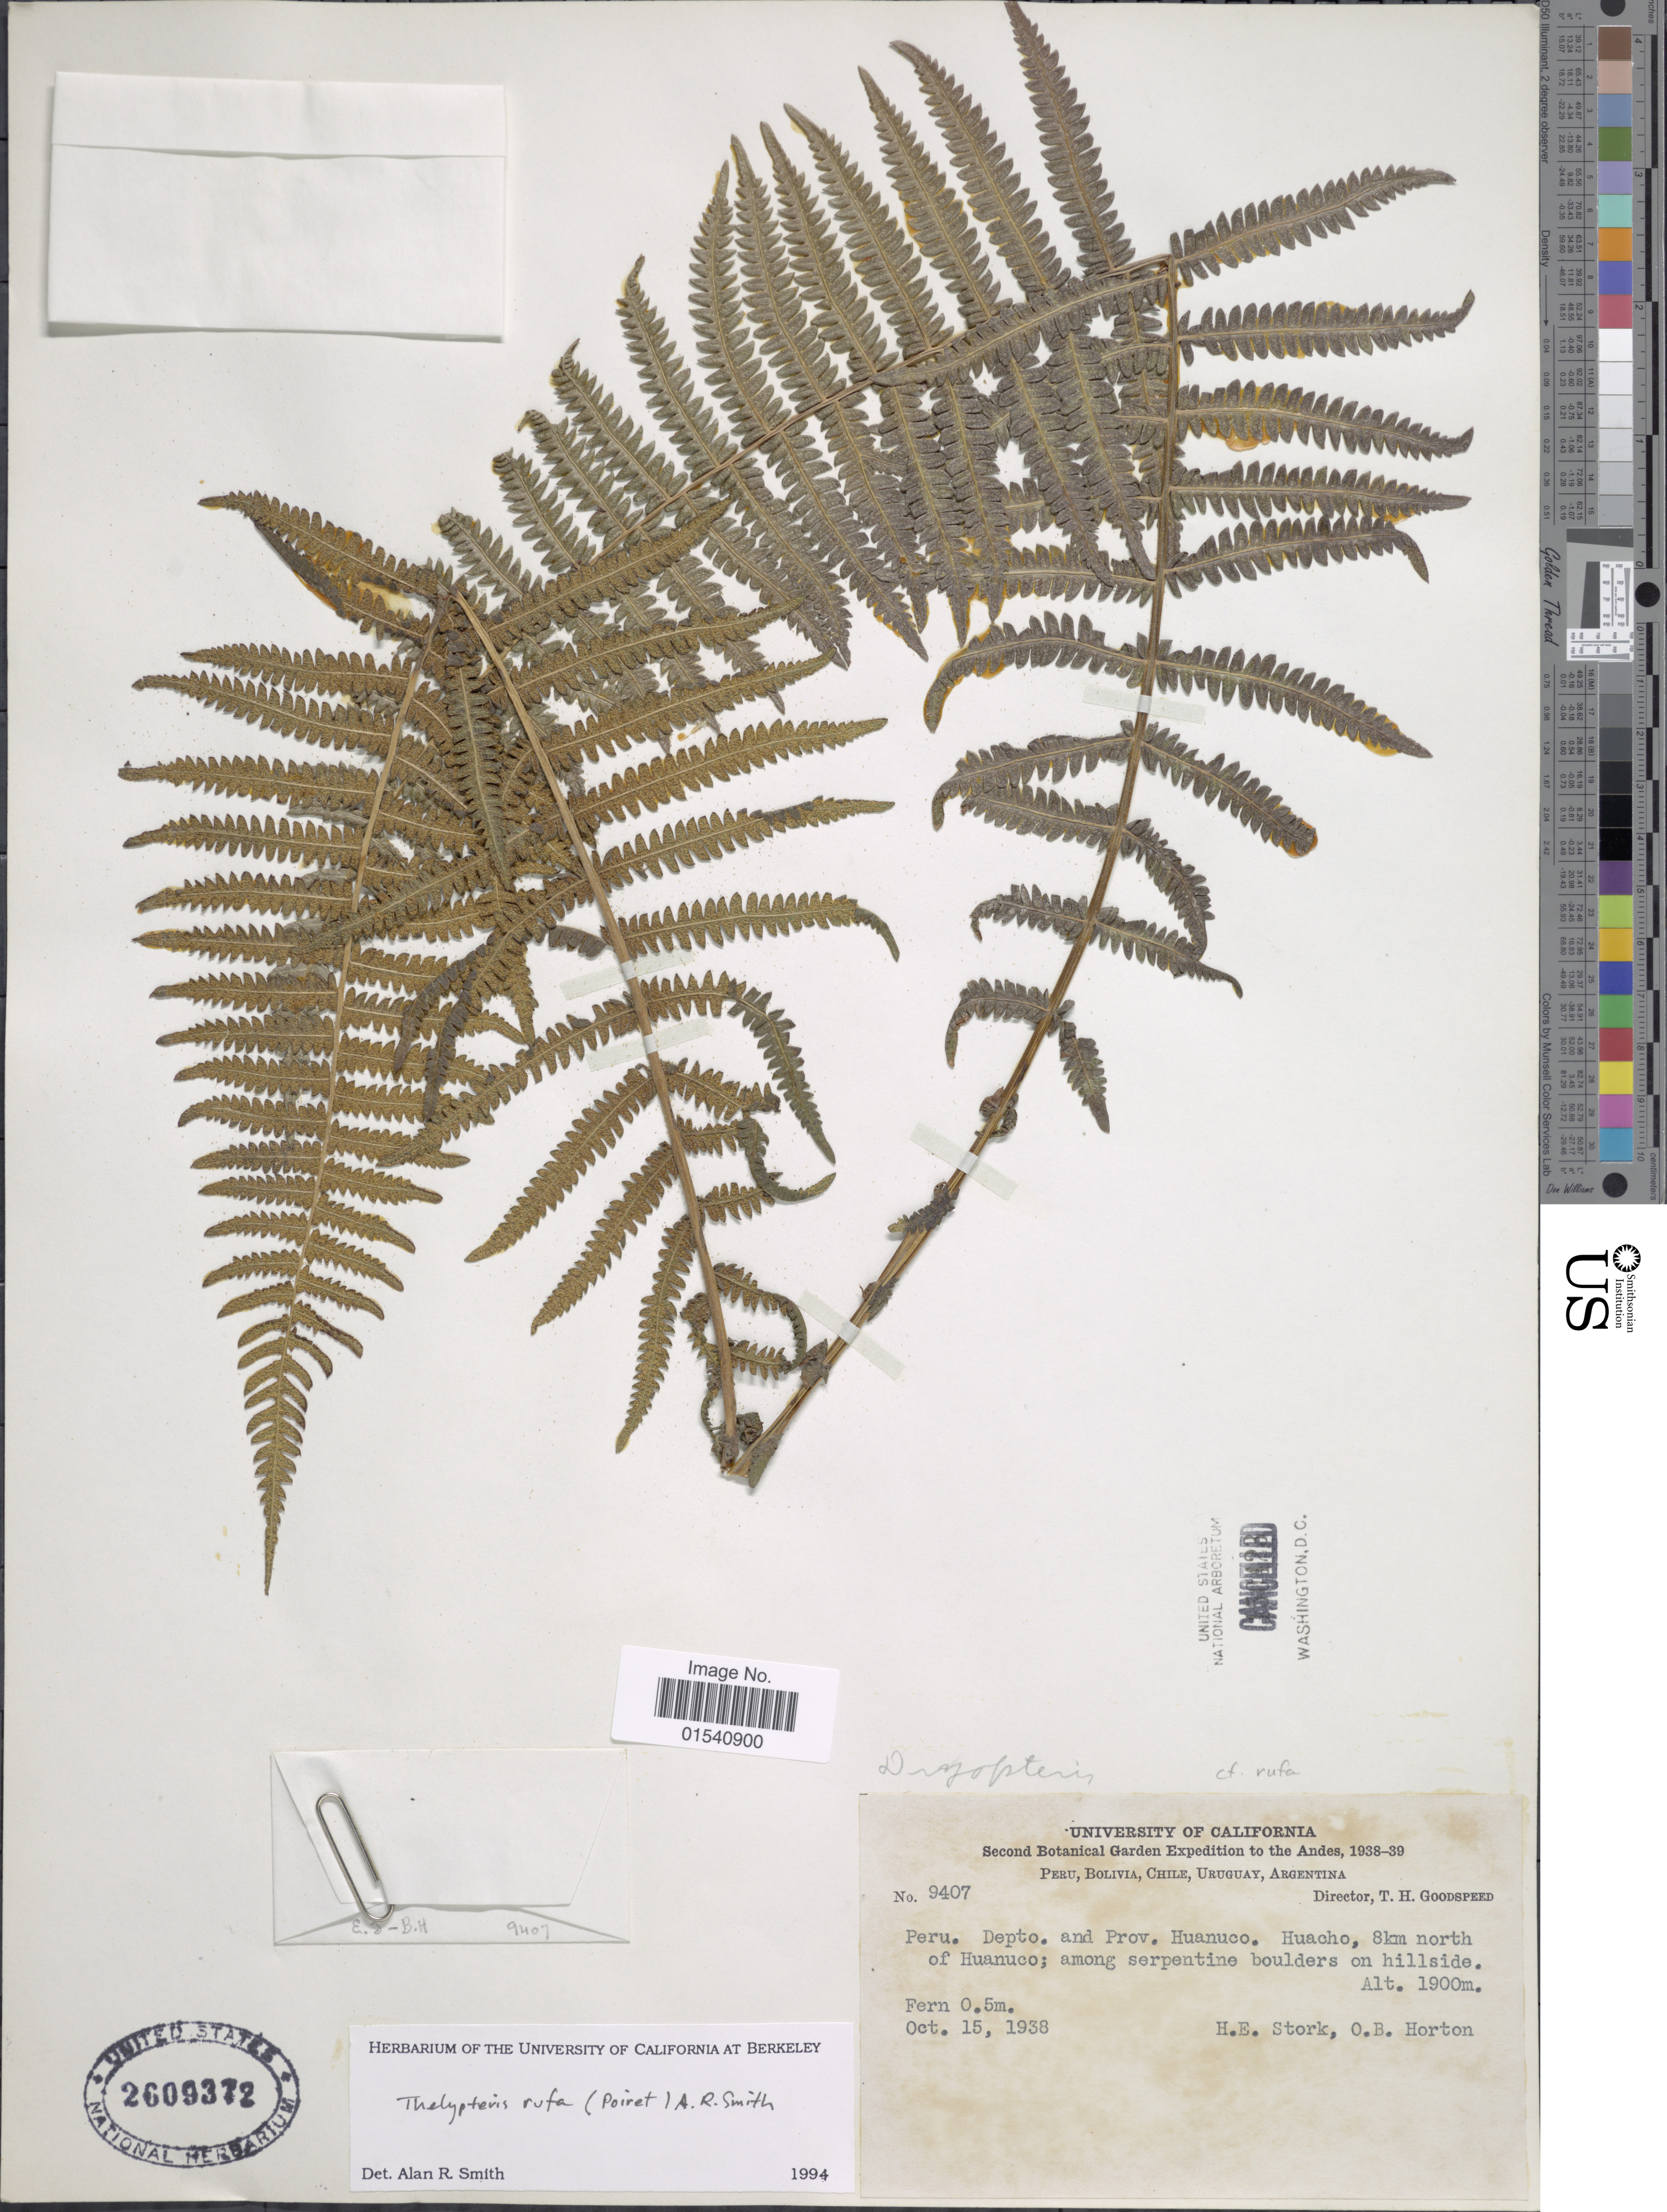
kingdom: Plantae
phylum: Tracheophyta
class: Polypodiopsida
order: Polypodiales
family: Thelypteridaceae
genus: Amauropelta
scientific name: Amauropelta rufa (Poir.) comb. nov., ined 2015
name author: (Poir.)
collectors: H. E. Stork & O. B. Horton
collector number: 9407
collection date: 1938-10-15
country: Peru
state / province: Huánuco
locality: Depto Huanuco, 8 km north of Huanuco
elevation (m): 1900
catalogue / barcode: US 2609372